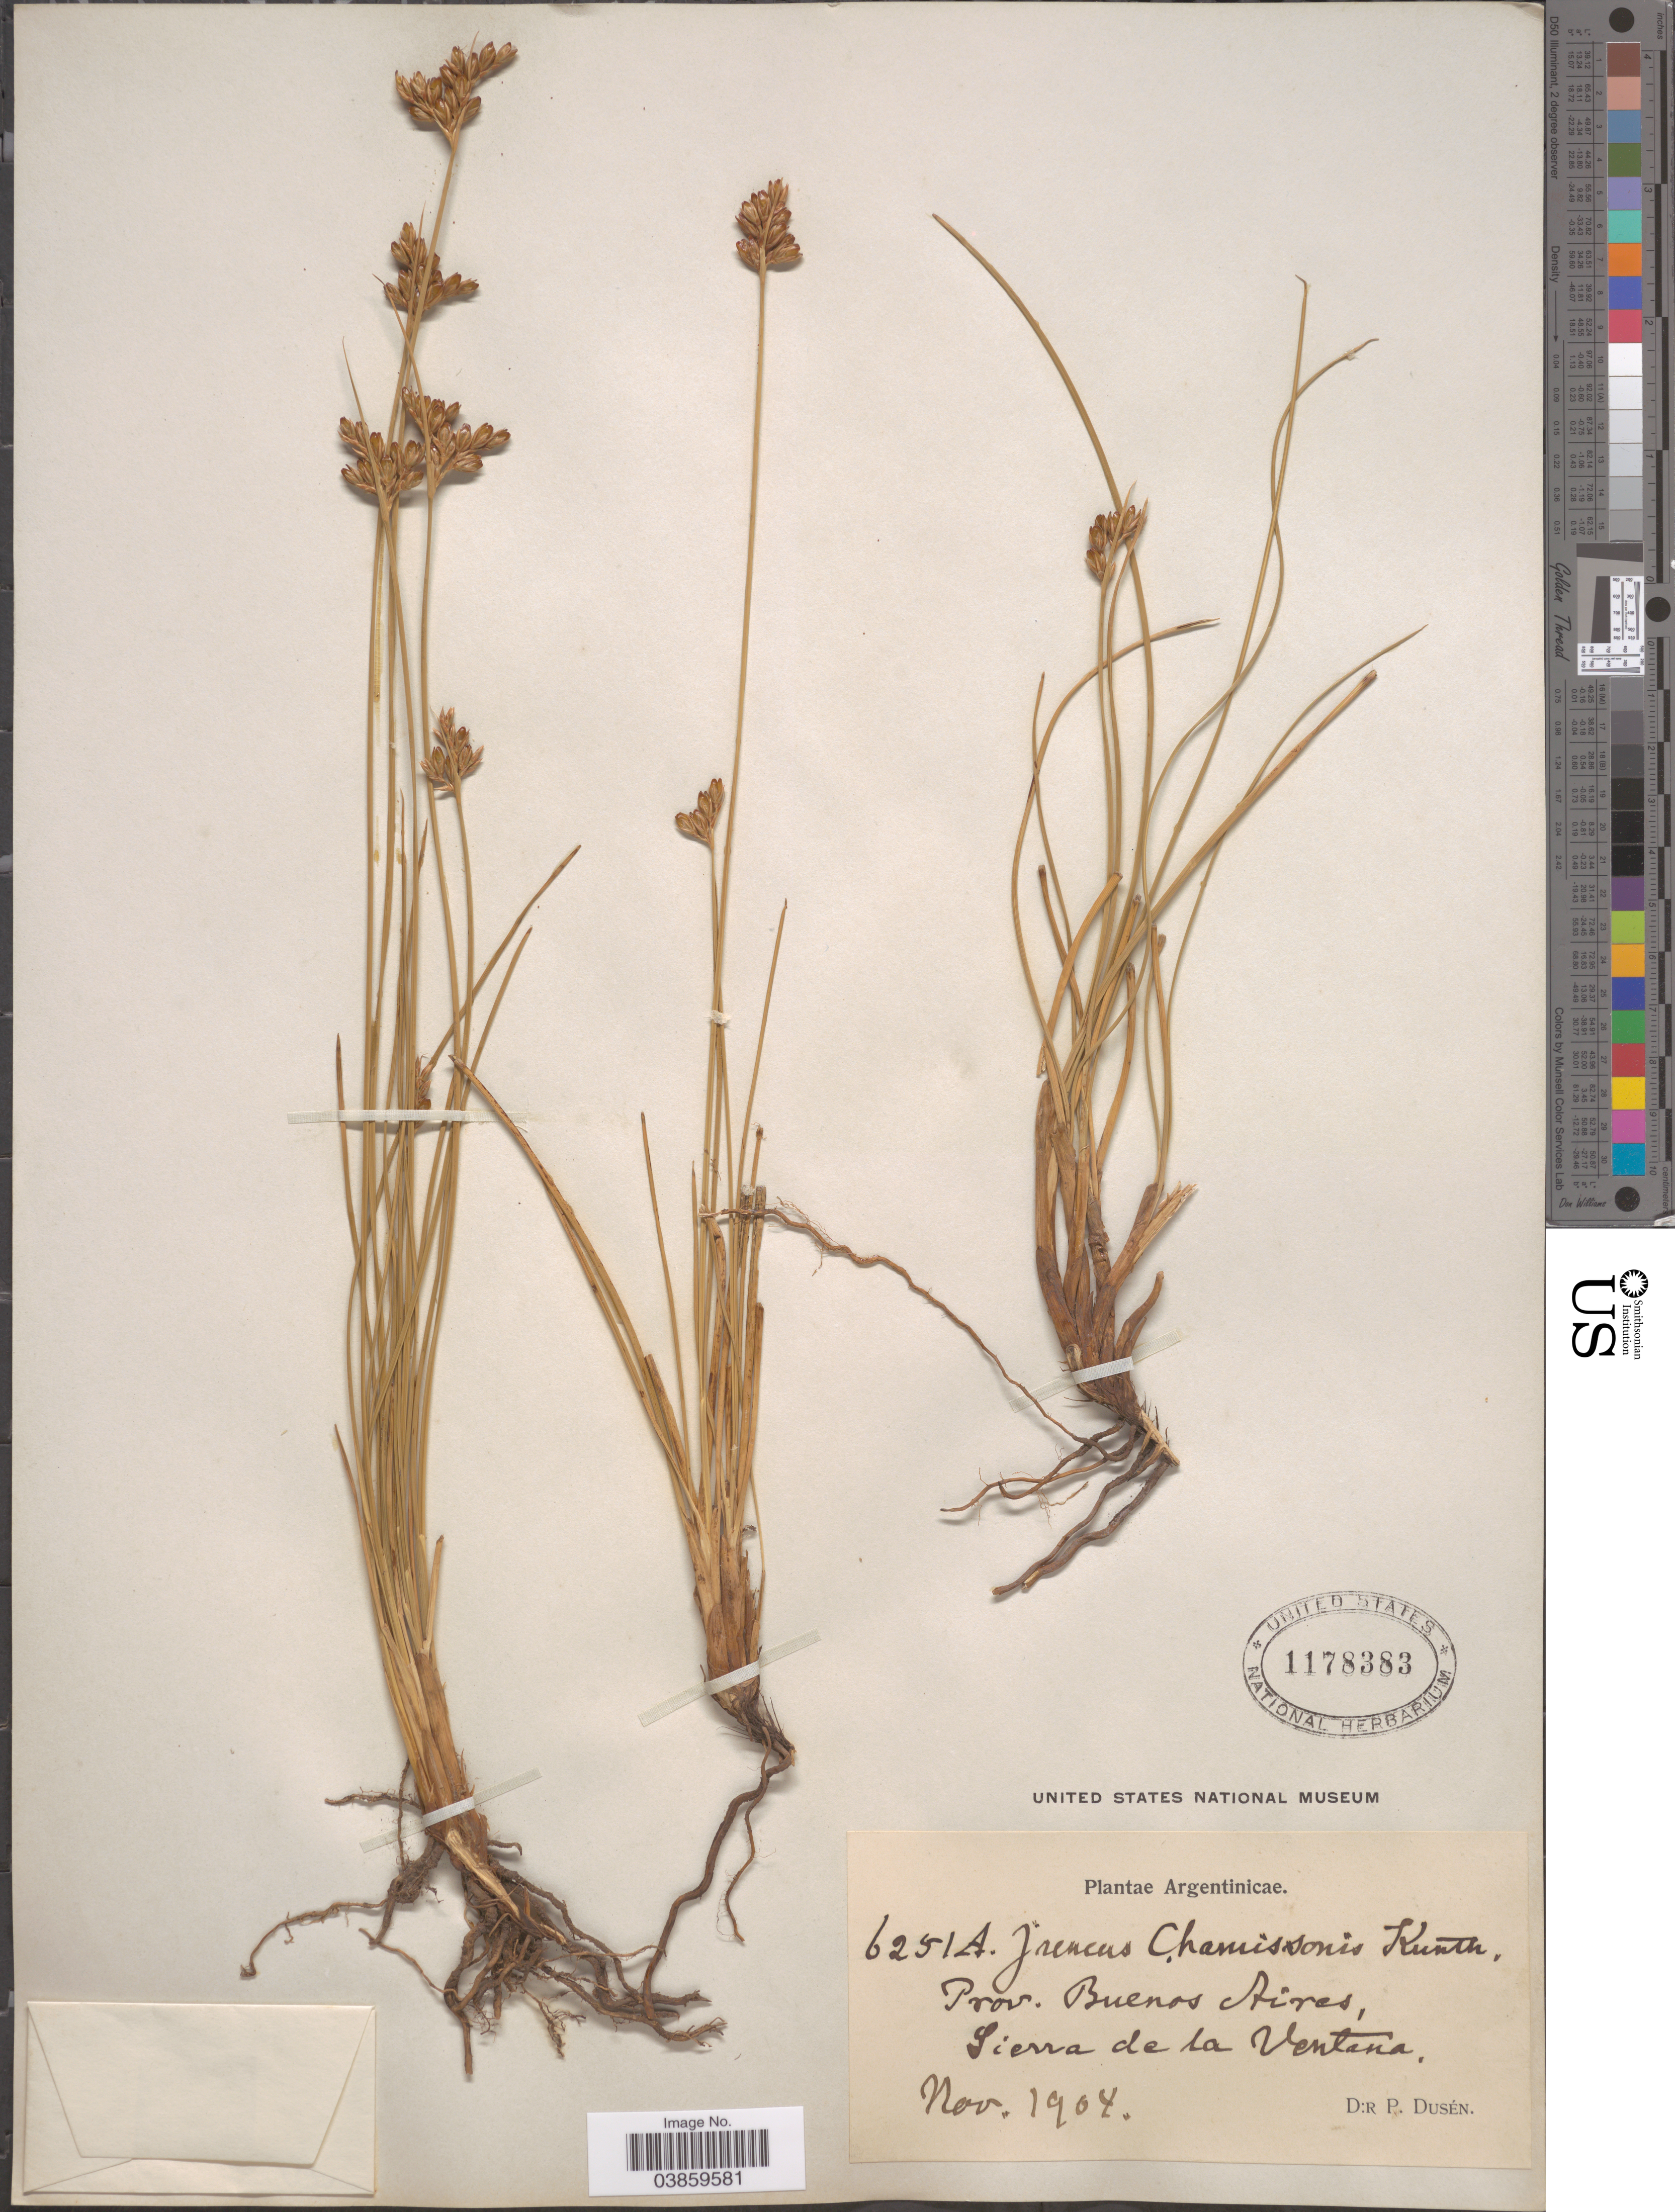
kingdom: Plantae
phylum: Tracheophyta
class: Liliopsida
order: Poales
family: Juncaceae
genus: Juncus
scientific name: Juncus imbricatus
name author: Laharpe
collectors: P. Dusén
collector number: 6251A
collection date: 1904-11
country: Argentina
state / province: Buenos Aires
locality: Sierra de la Ventana.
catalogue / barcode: US 1178383